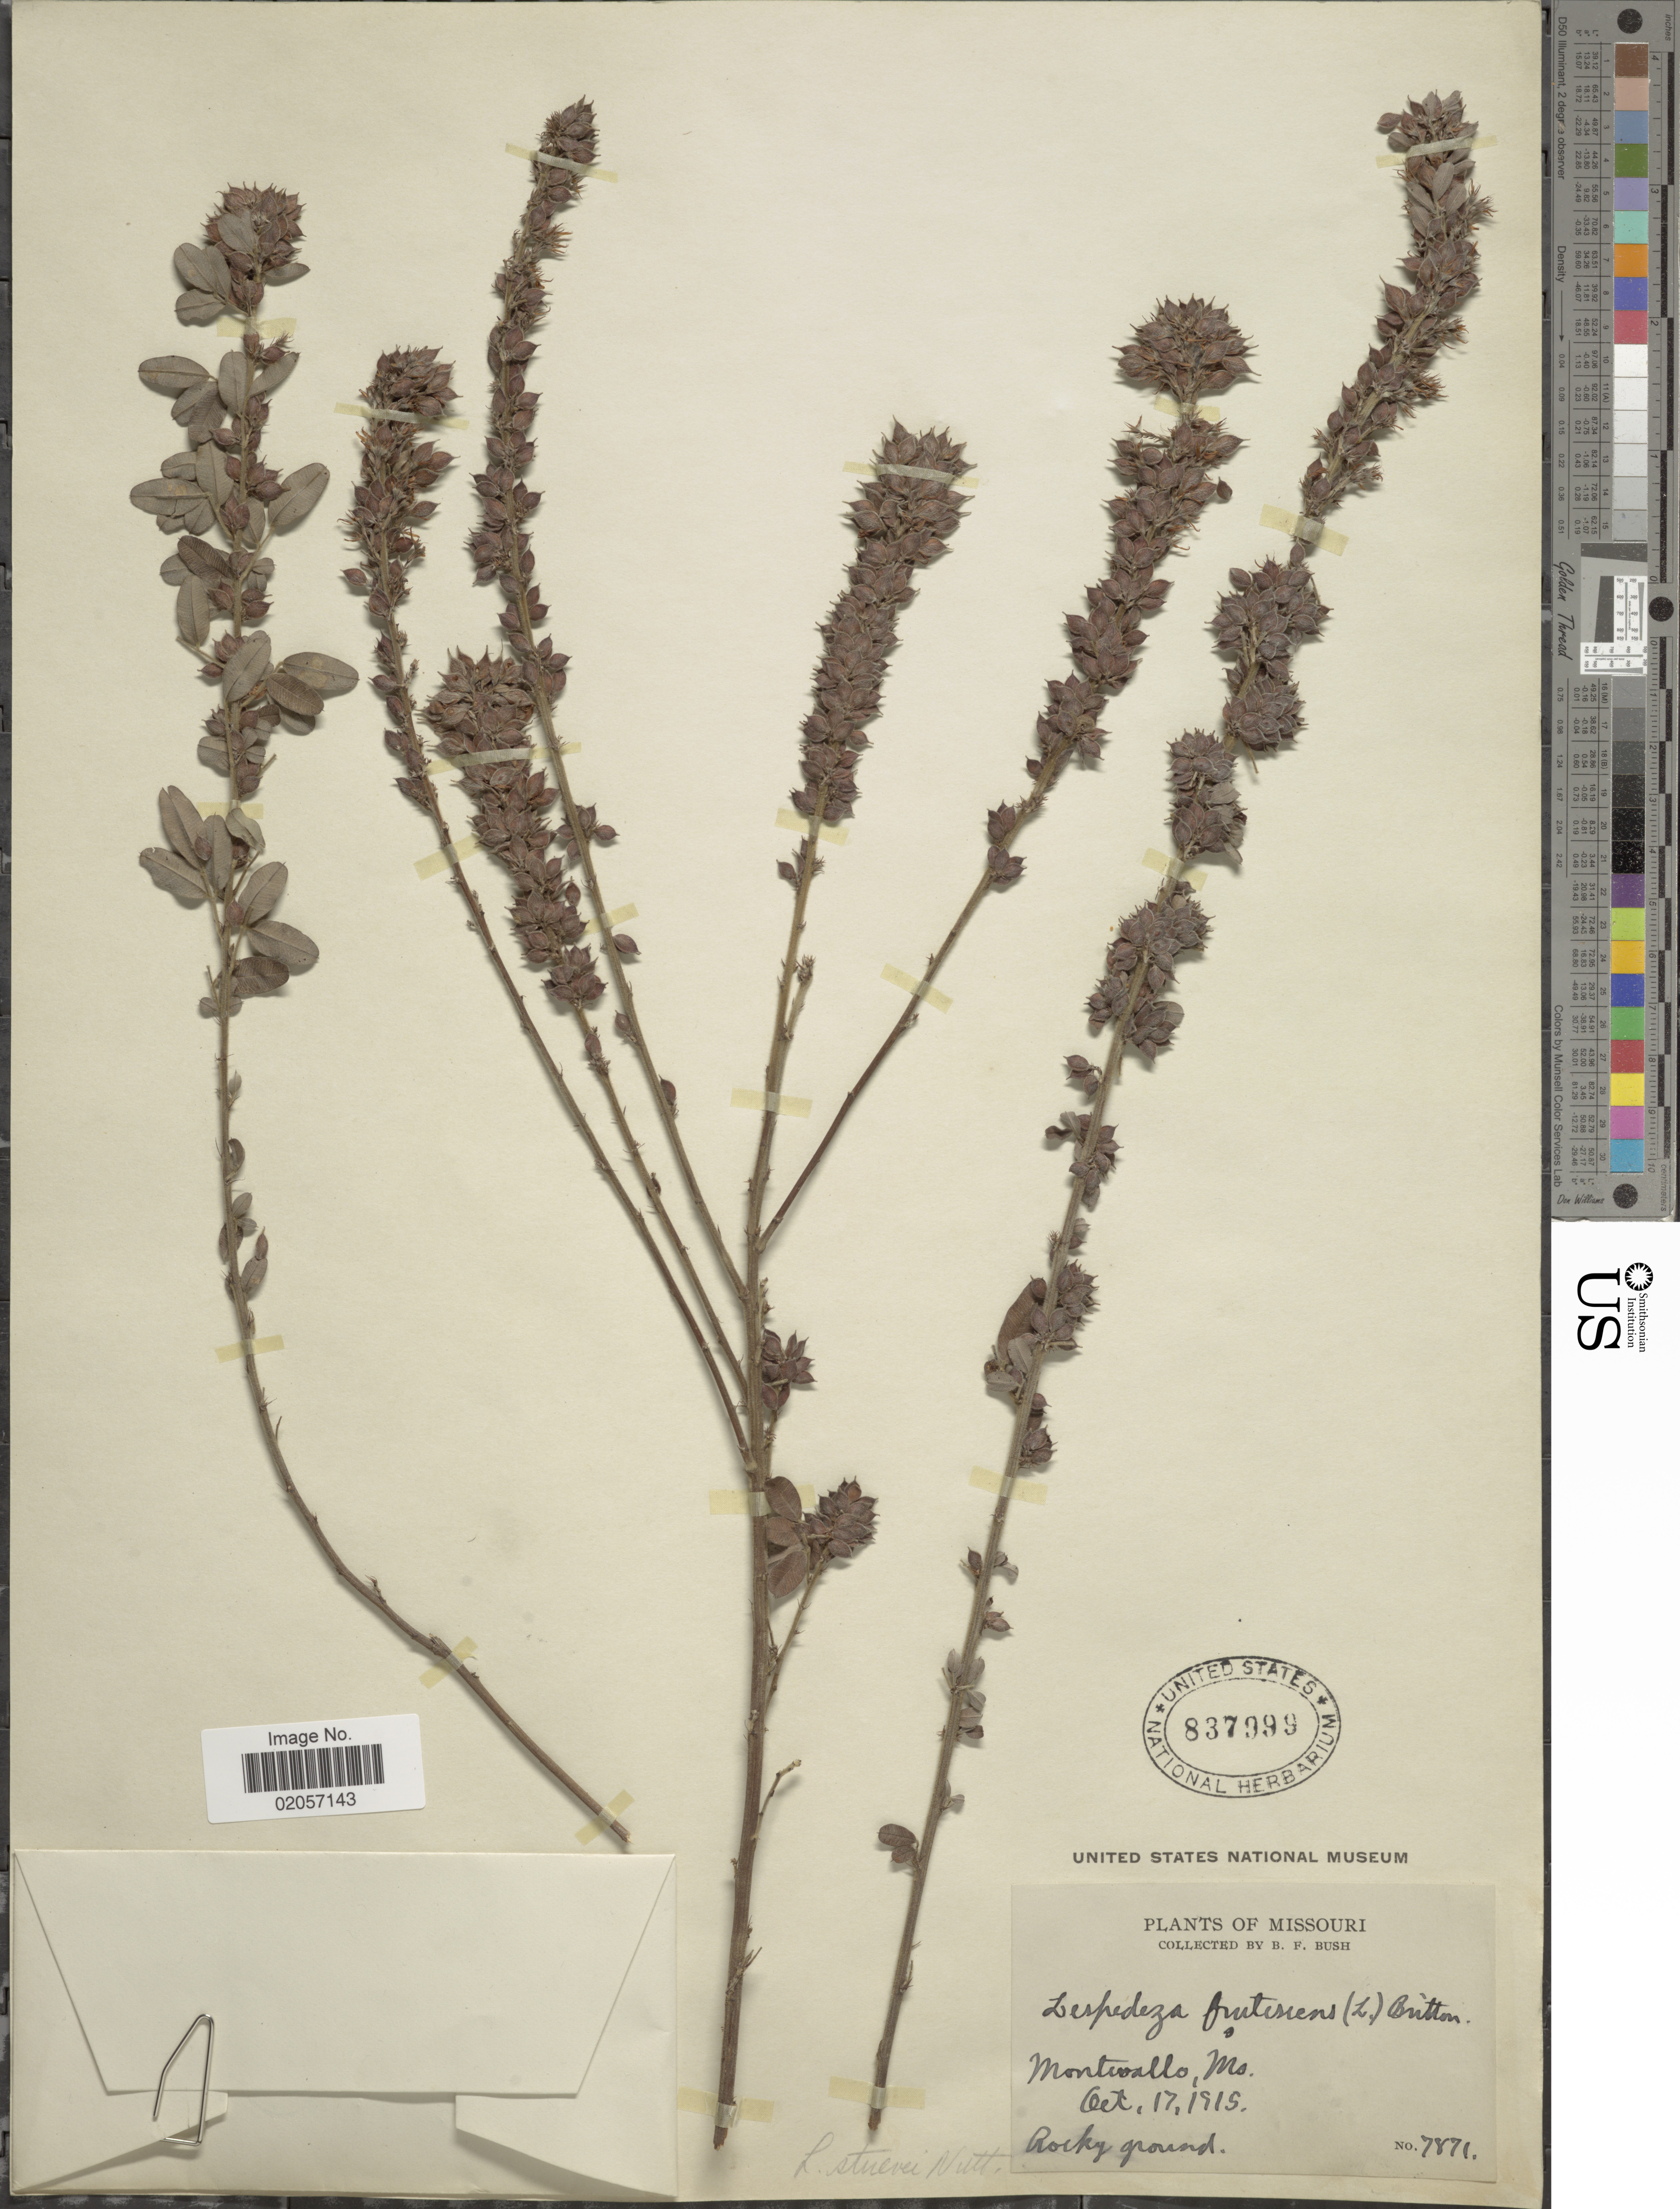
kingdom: Plantae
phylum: Tracheophyta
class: Magnoliopsida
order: Fabales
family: Fabaceae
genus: Lespedeza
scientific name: Lespedeza stuevei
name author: Nutt.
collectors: B. F. Bush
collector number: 7871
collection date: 1919-10-17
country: United States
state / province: Missouri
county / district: Vernon County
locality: Montevallo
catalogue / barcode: US 837999